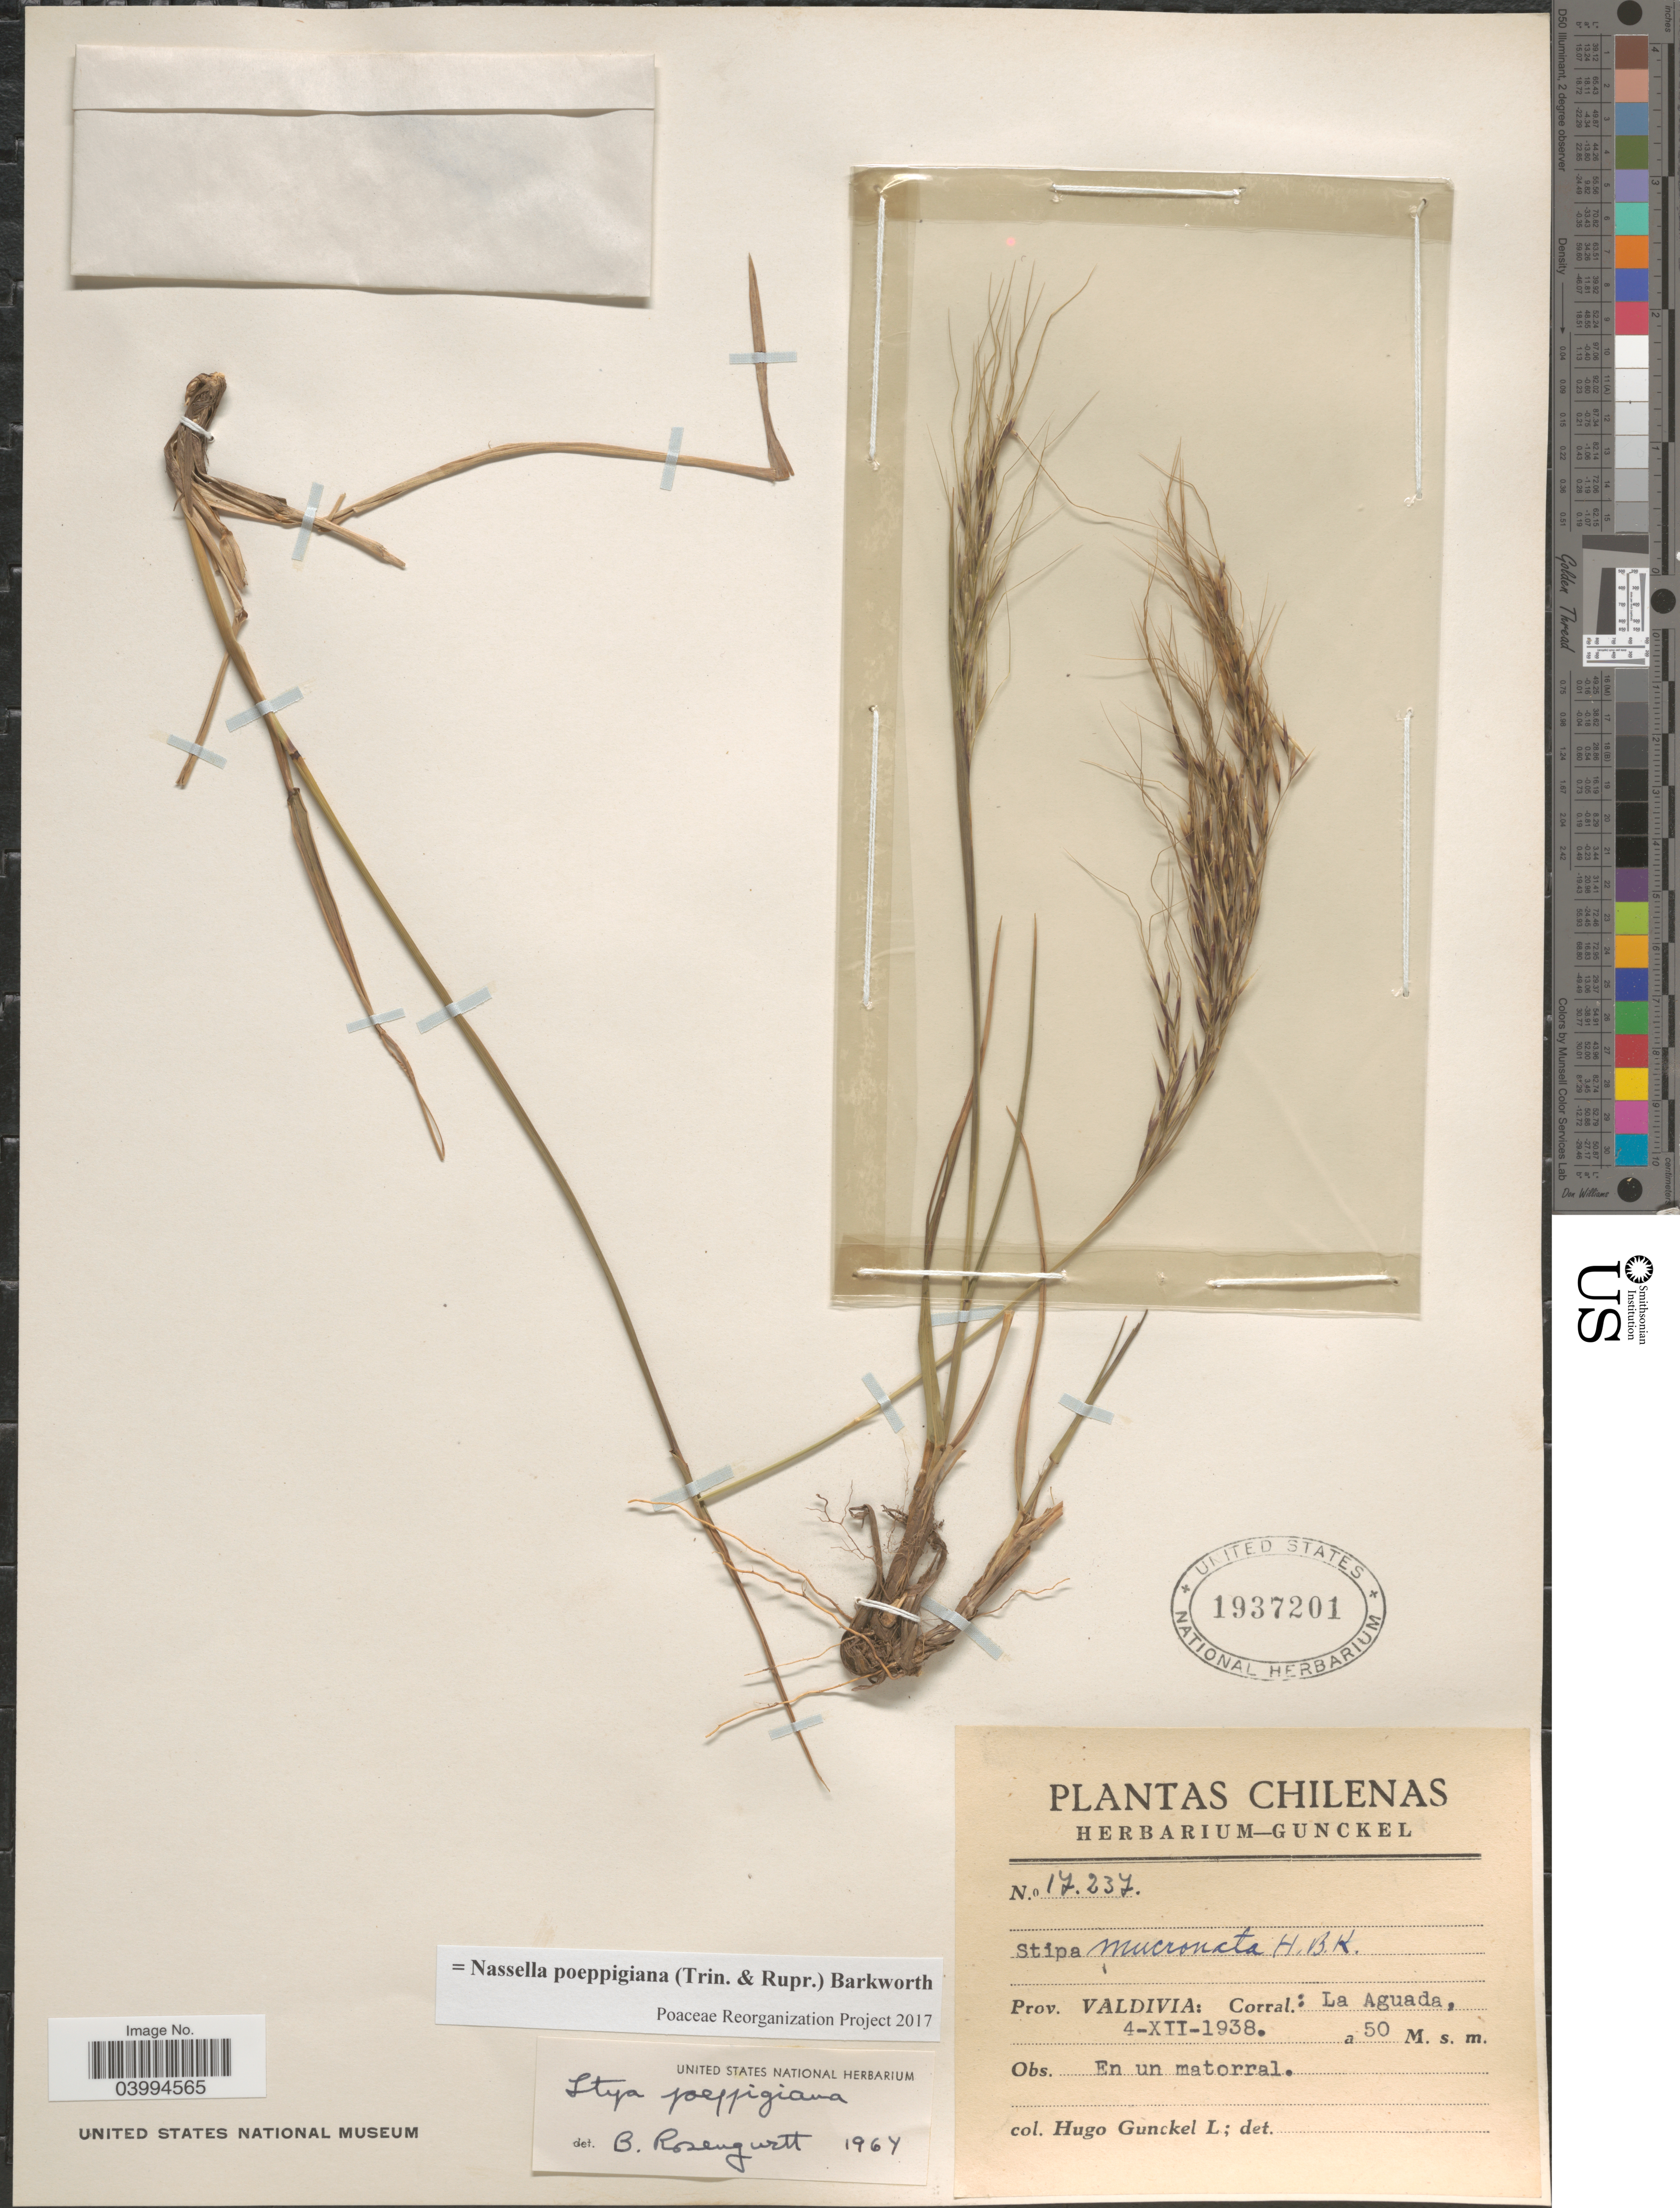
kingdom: Plantae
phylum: Tracheophyta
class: Liliopsida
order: Poales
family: Poaceae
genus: Nassella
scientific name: Nassella poeppigiana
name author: (Trin. & Rupr.) Barkworth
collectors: H. Gunckel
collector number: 17237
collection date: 1938-12-04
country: Chile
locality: Prov. Valdivia: Corral: La Aguada.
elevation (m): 50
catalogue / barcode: US 1937201